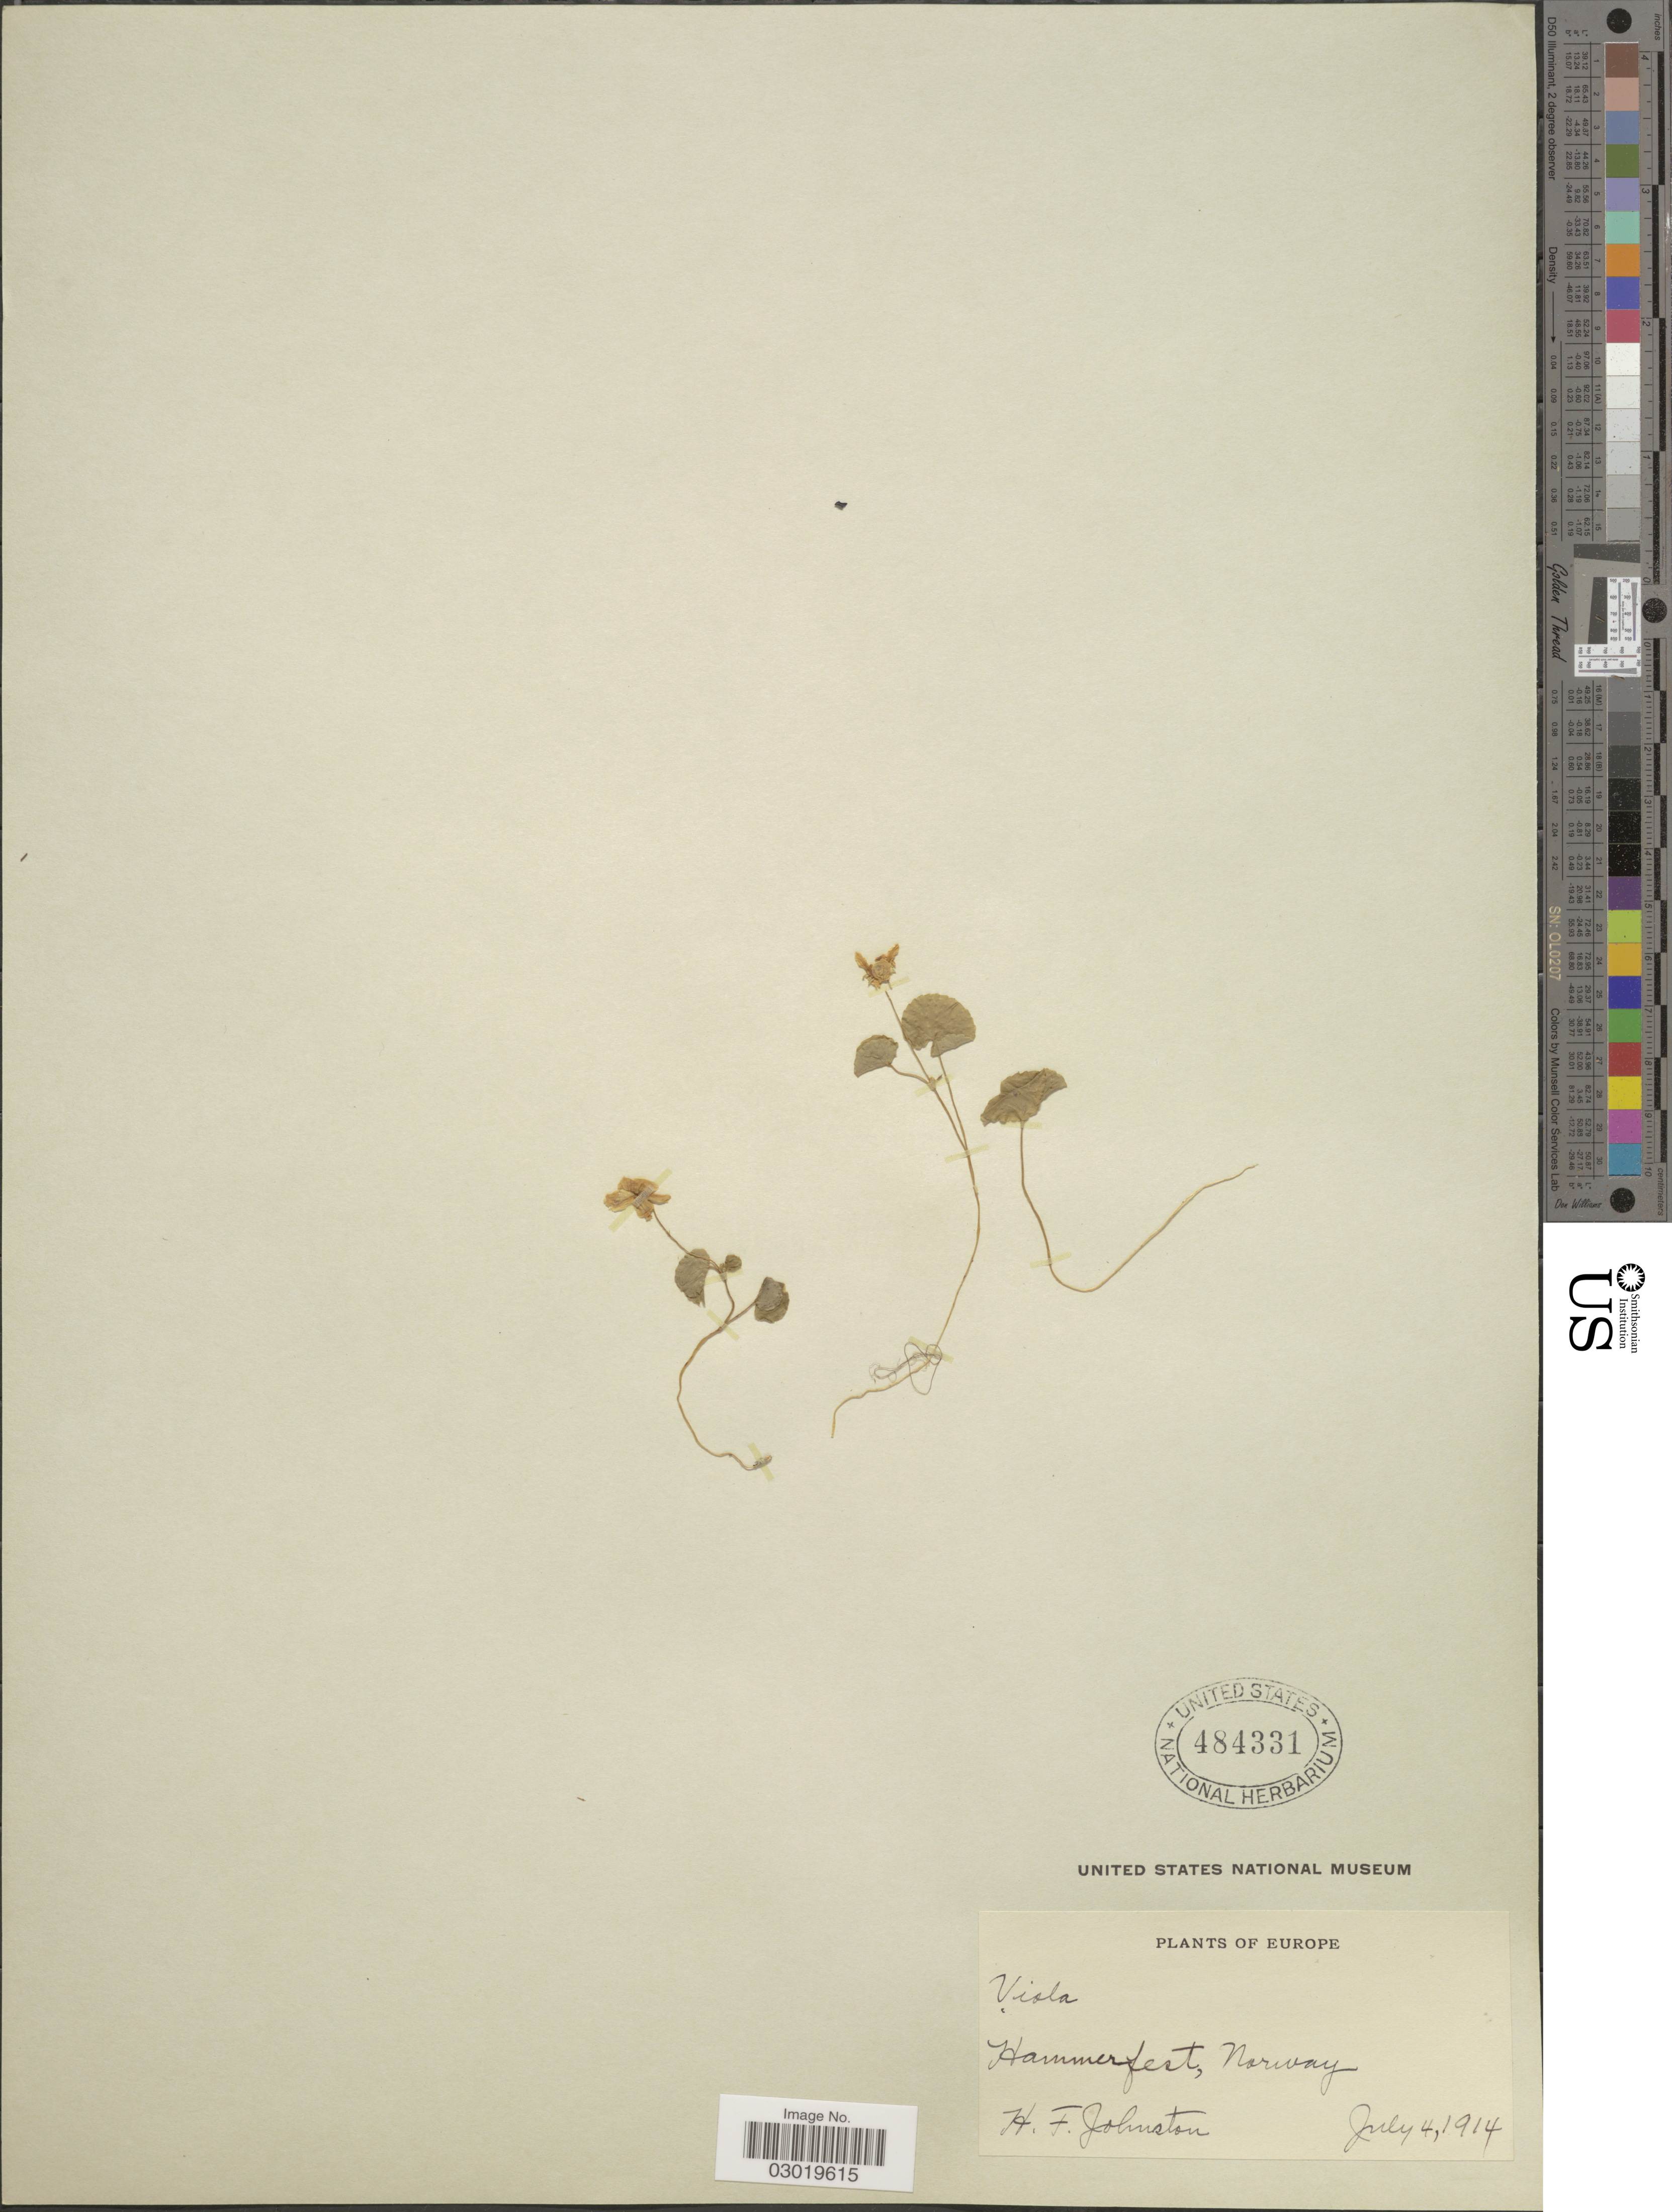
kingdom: Plantae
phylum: Tracheophyta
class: Magnoliopsida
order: Malpighiales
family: Violaceae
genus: Viola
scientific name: Viola sp.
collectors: H. Johnston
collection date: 1914-07-04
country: Norway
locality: Hammerfest.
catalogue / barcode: US 484331